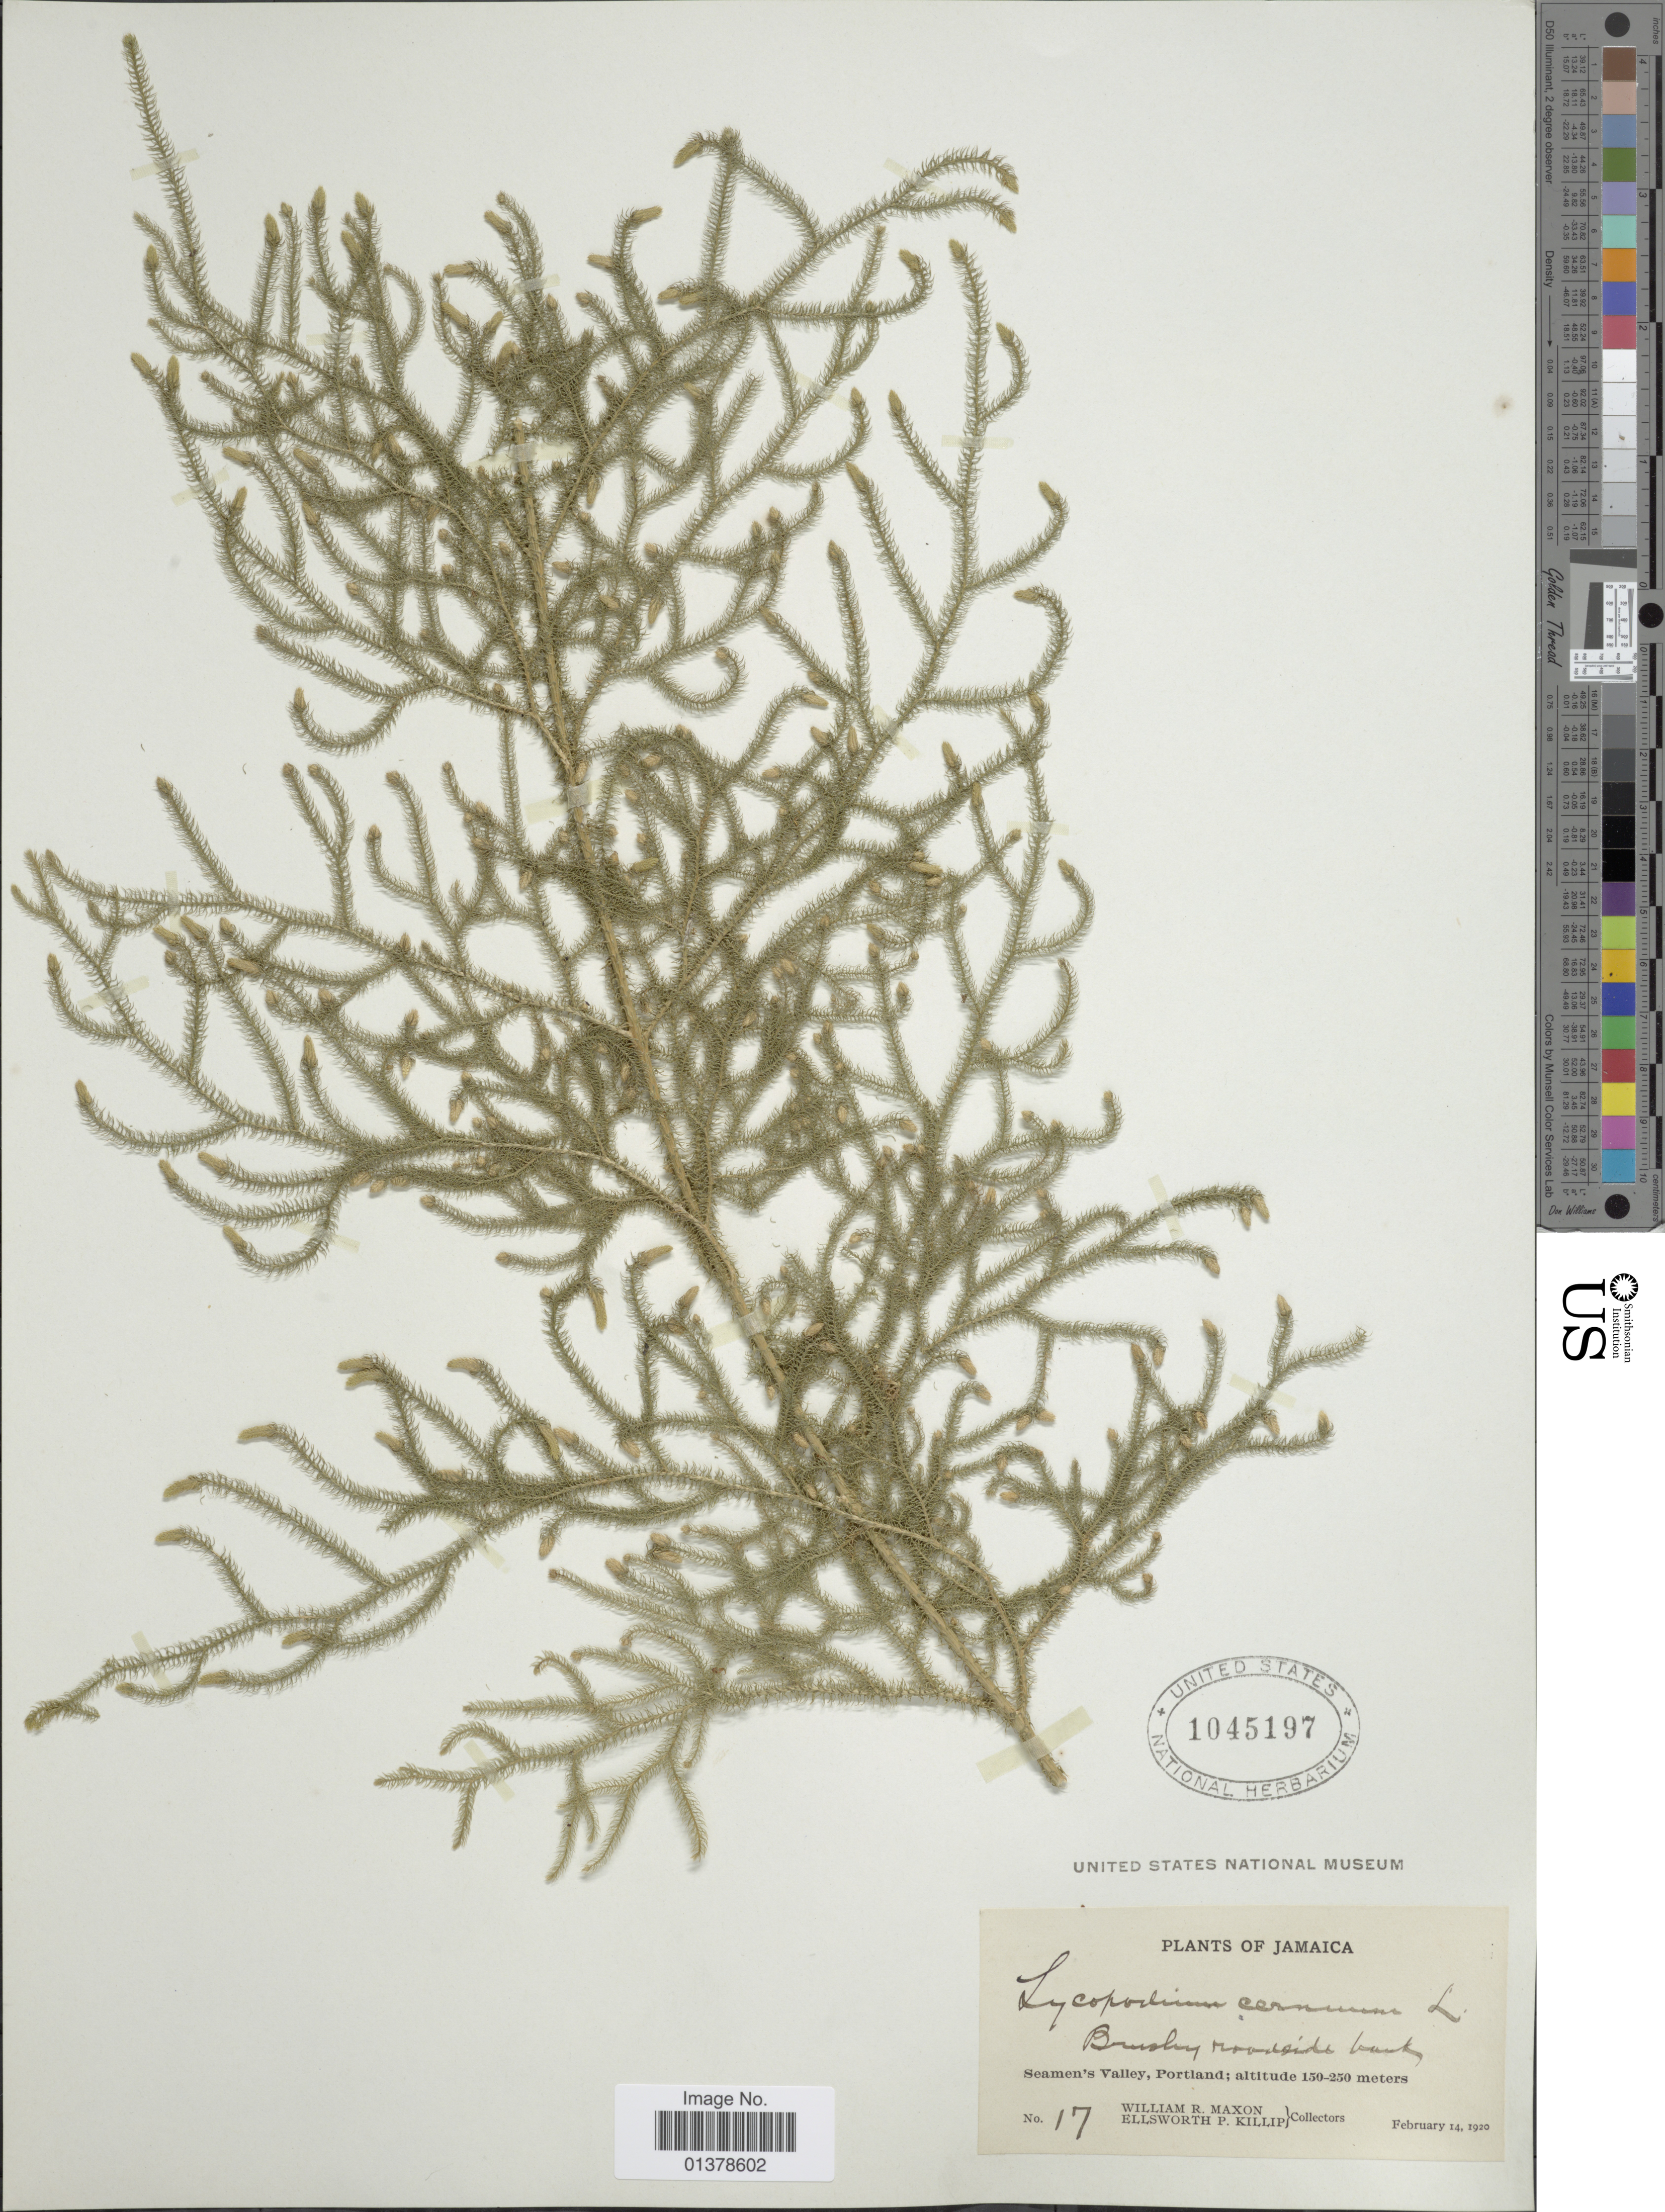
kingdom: Plantae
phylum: Tracheophyta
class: Lycopodiopsida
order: Lycopodiales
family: Lycopodiaceae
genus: Palhinhaea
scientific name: Palhinhaea cernua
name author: (L.) Vasc. & Franco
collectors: W. R. Maxon & E. P. Killip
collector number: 17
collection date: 1920-02-14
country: Jamaica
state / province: Portland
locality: Seamen's Valley, Portland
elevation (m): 150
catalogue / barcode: US 1045197